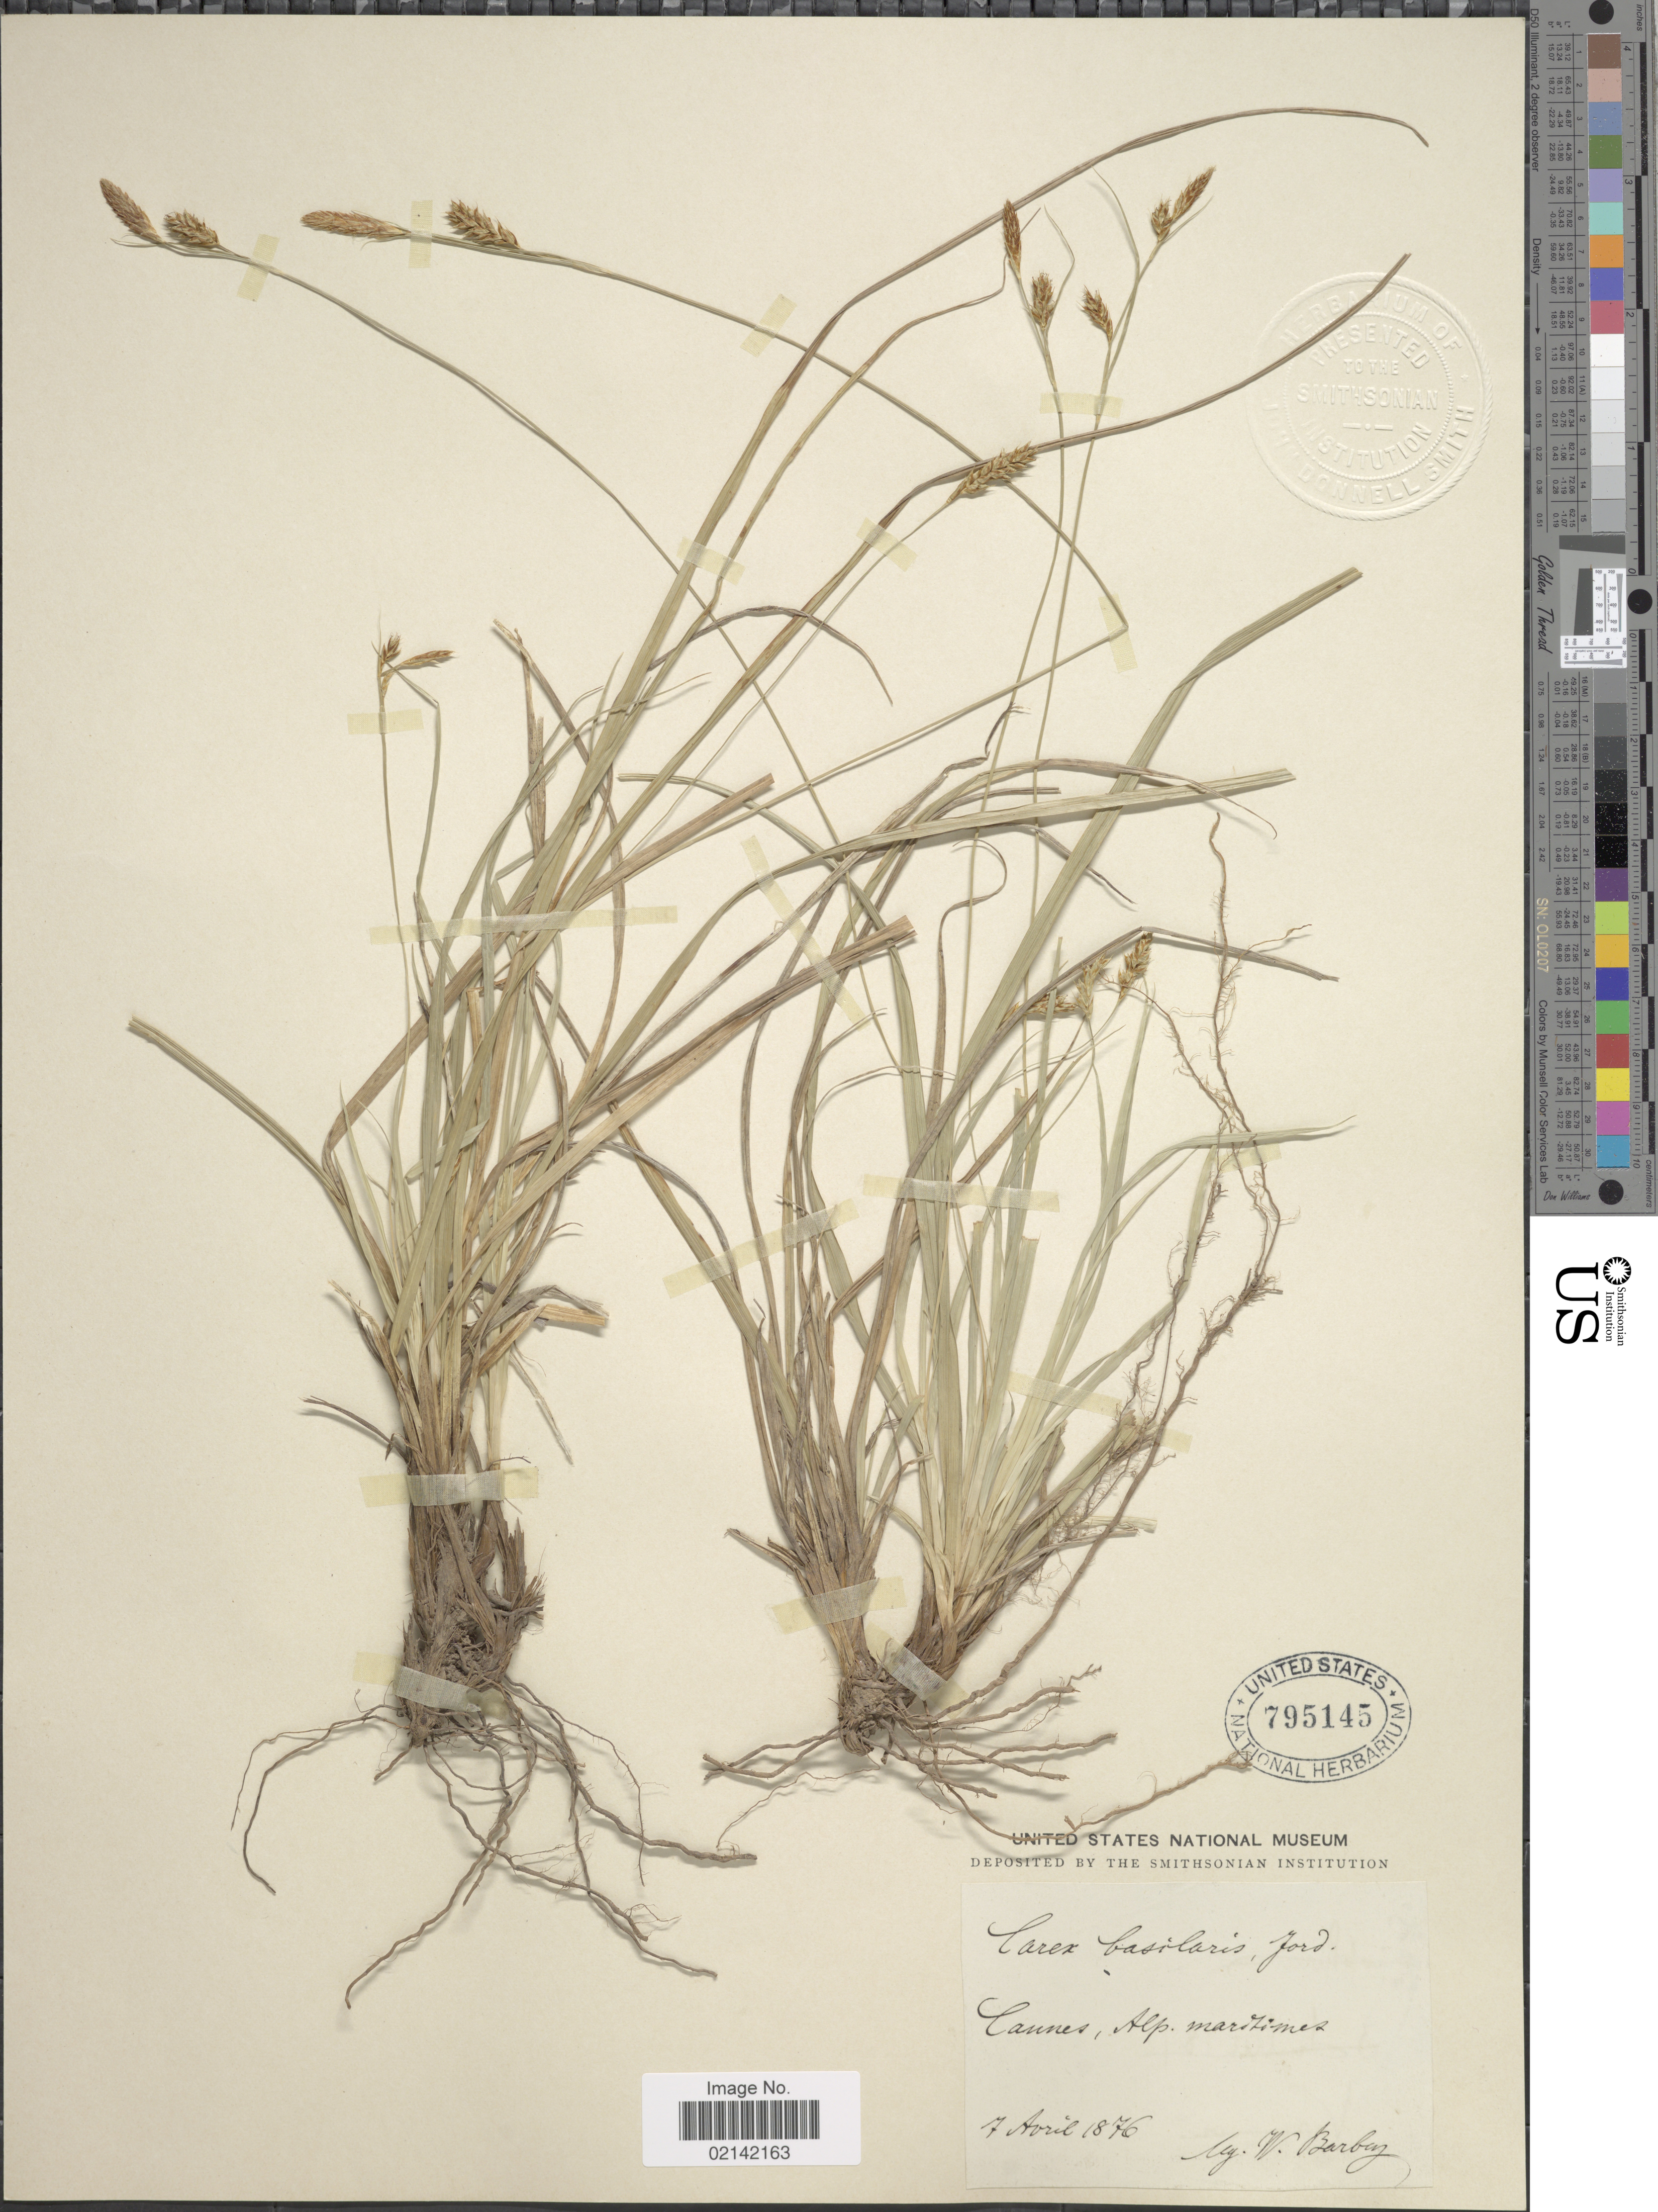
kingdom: Plantae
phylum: Tracheophyta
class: Liliopsida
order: Poales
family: Cyperaceae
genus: Carex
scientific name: Carex depressa subsp. basiliaris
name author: (Jord.) Cif. & Giacom.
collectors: W. Barbey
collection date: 1876-04-07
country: France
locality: Cannes, Alp. Maritimez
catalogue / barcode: US 795145